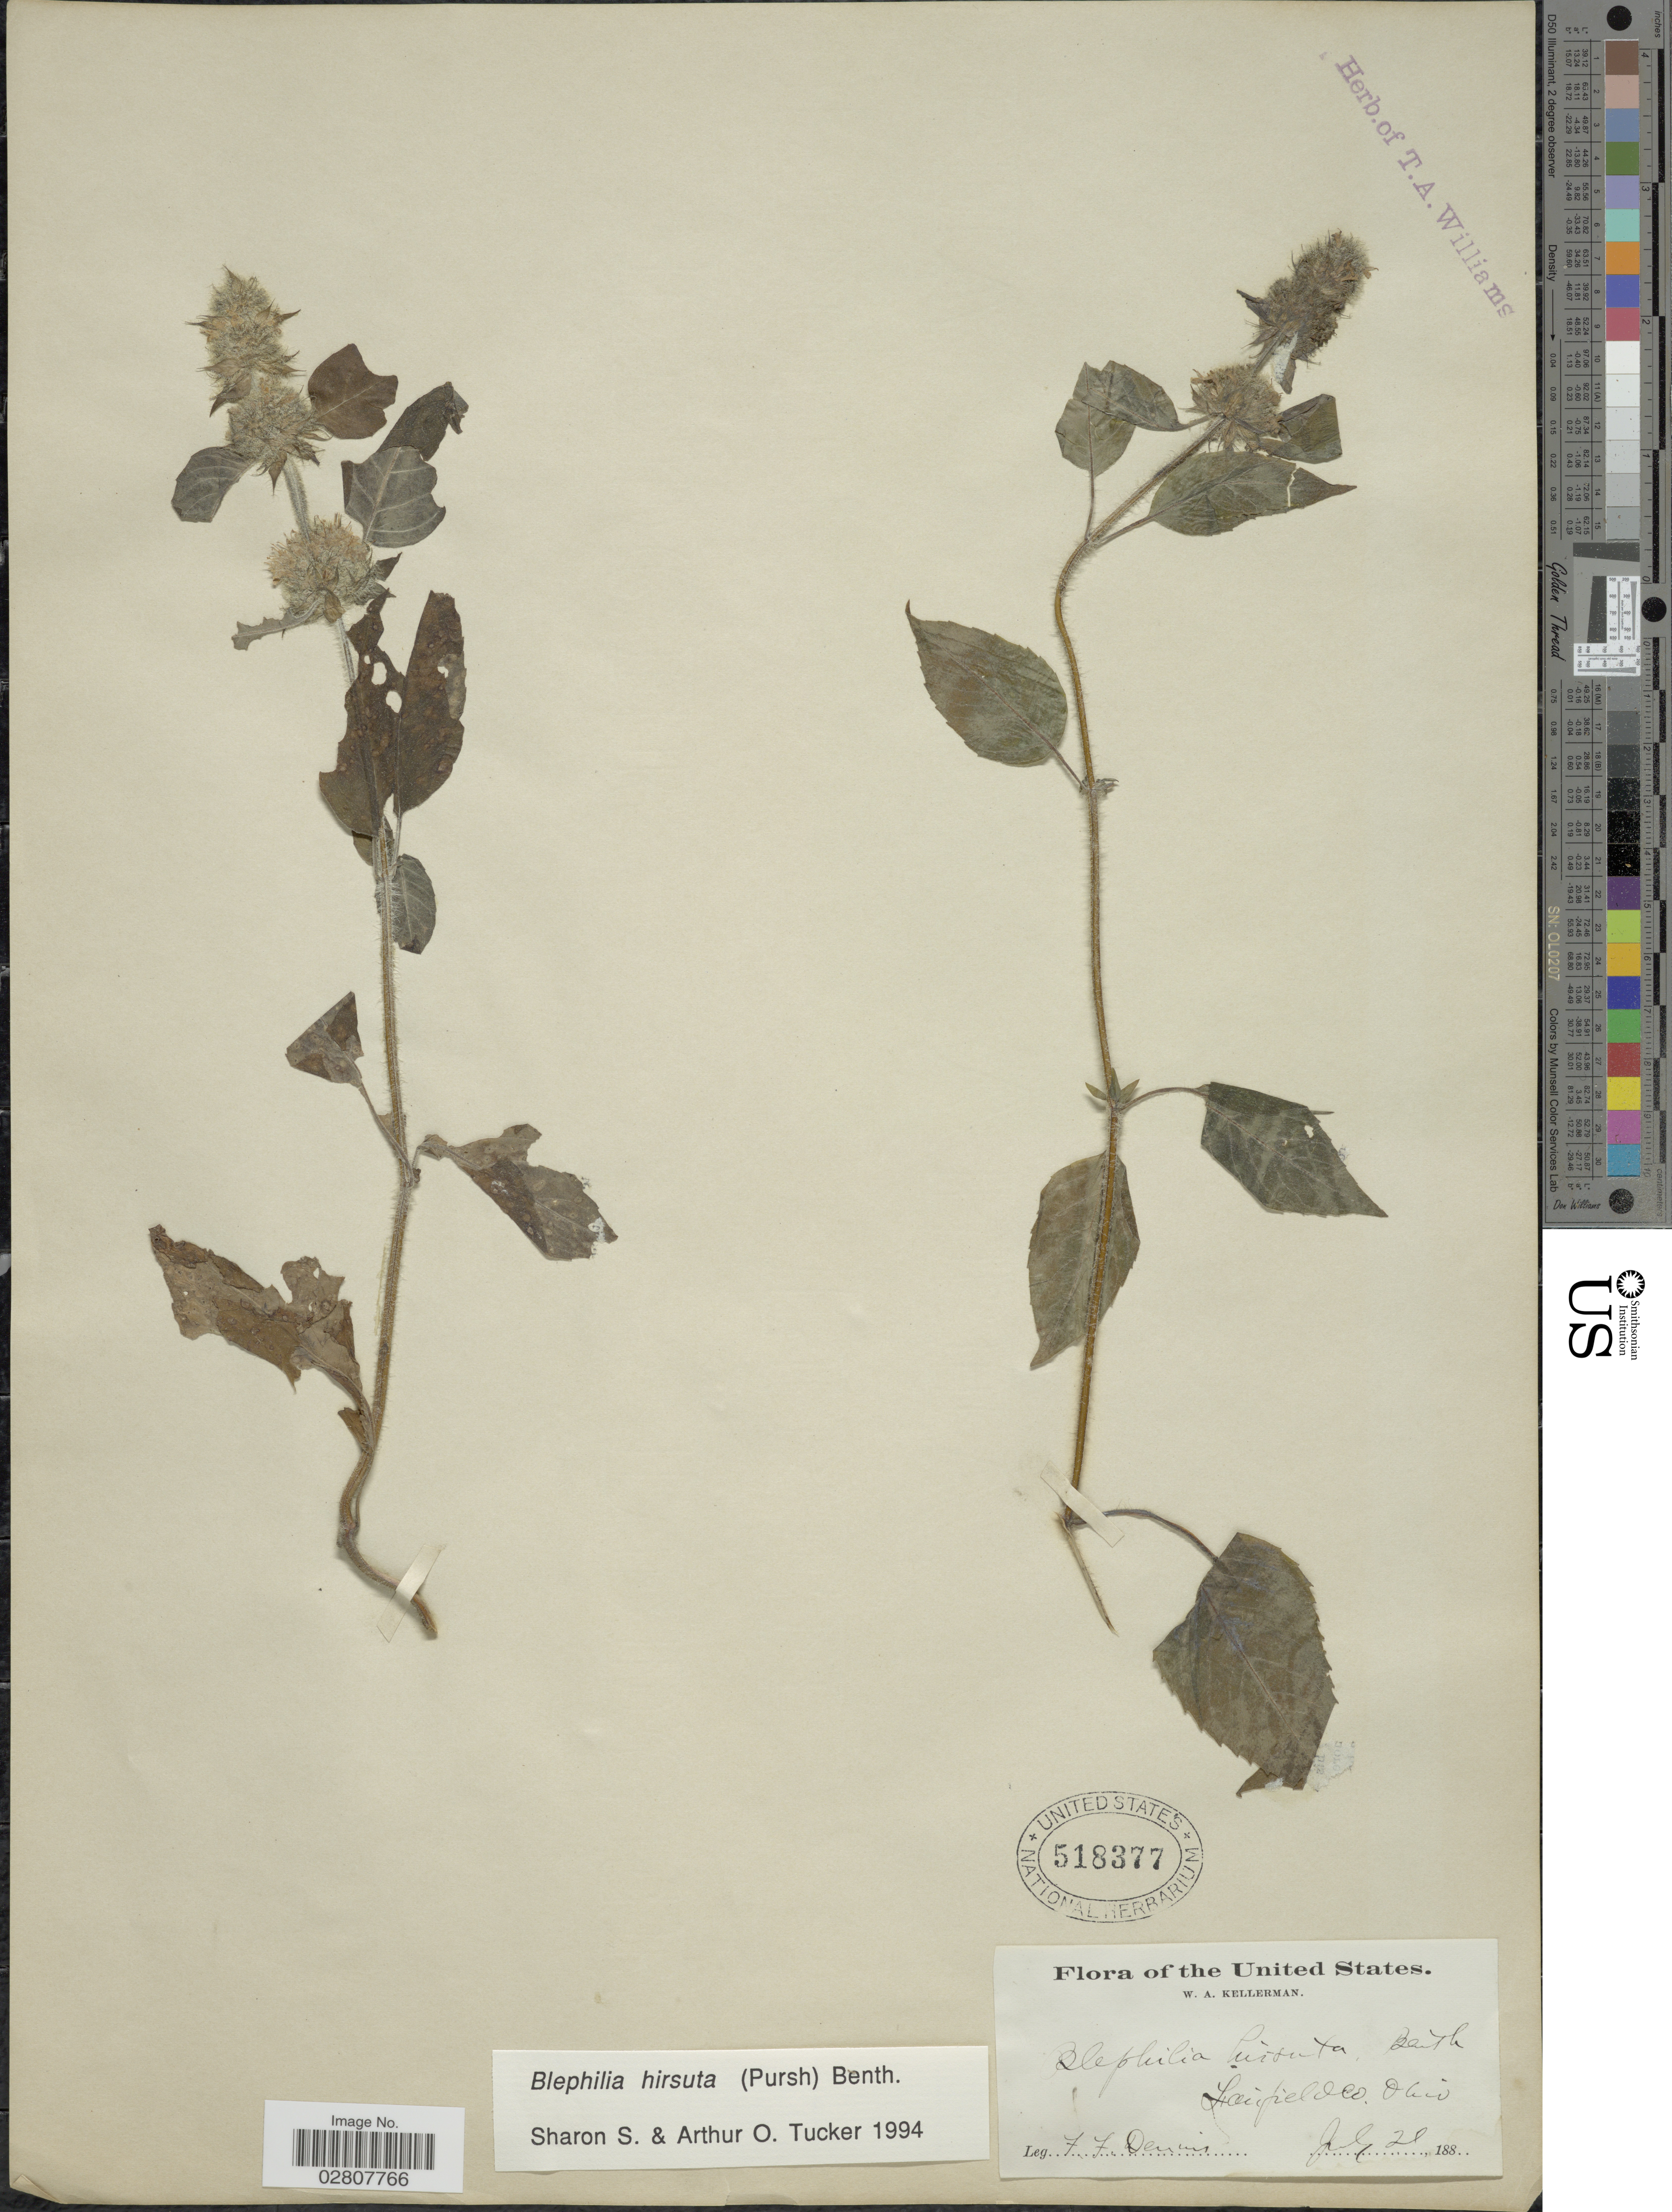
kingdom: Plantae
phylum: Tracheophyta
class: Magnoliopsida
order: Lamiales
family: Lamiaceae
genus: Blephilia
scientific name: Blephilia hirsuta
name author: (Pursh) Benth.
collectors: F. Dennis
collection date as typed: July 28, 188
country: United States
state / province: Ohio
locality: Fairfield Co.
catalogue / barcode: US 518377